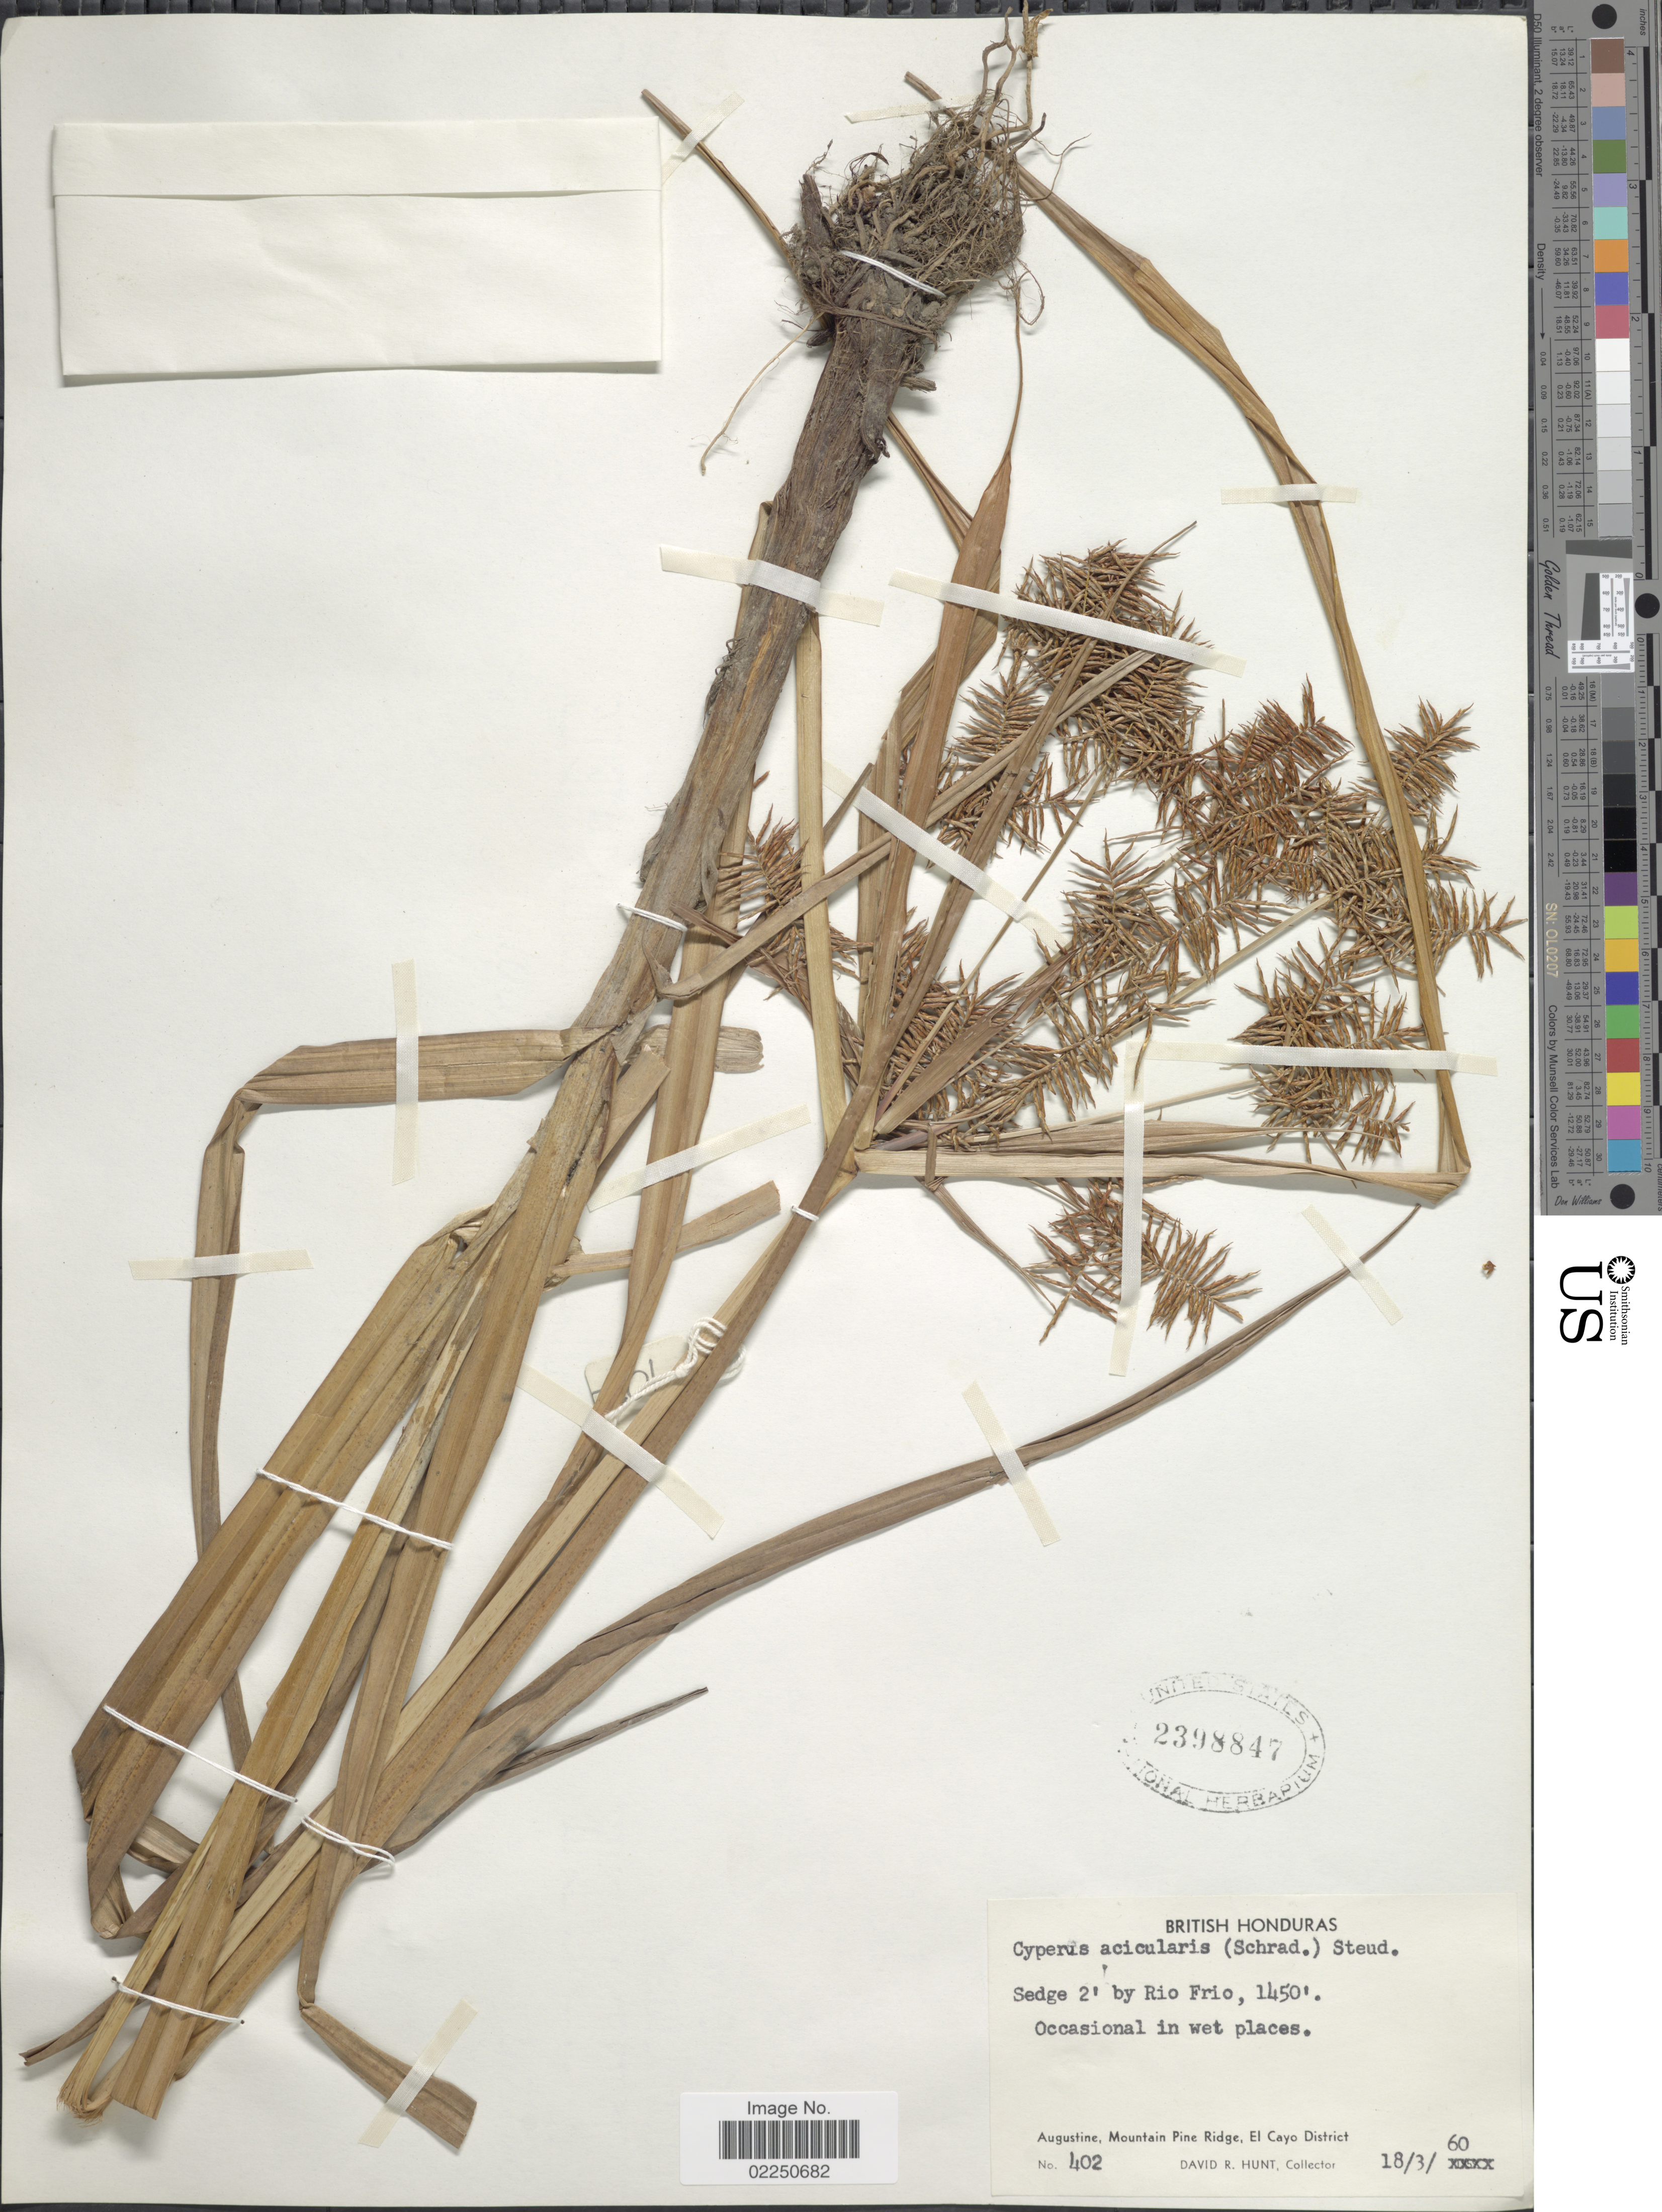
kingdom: Plantae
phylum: Tracheophyta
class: Liliopsida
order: Poales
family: Cyperaceae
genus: Cyperus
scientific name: Cyperus strongii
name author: G.C. Tucker & Gandhi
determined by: Strong, Mark T., (BOT), Smithsonian Institution - National Museum of Natural History (UNITED STATES)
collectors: D. R. Hunt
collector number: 402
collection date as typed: Transcribed d/m/y: 18/3/60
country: Belize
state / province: Cayo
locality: British Honduras. Sedge 2 'by Rio Frio. Augustine, Mountain Pine Ridge, El Cayo District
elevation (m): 442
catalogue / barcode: US 2398847